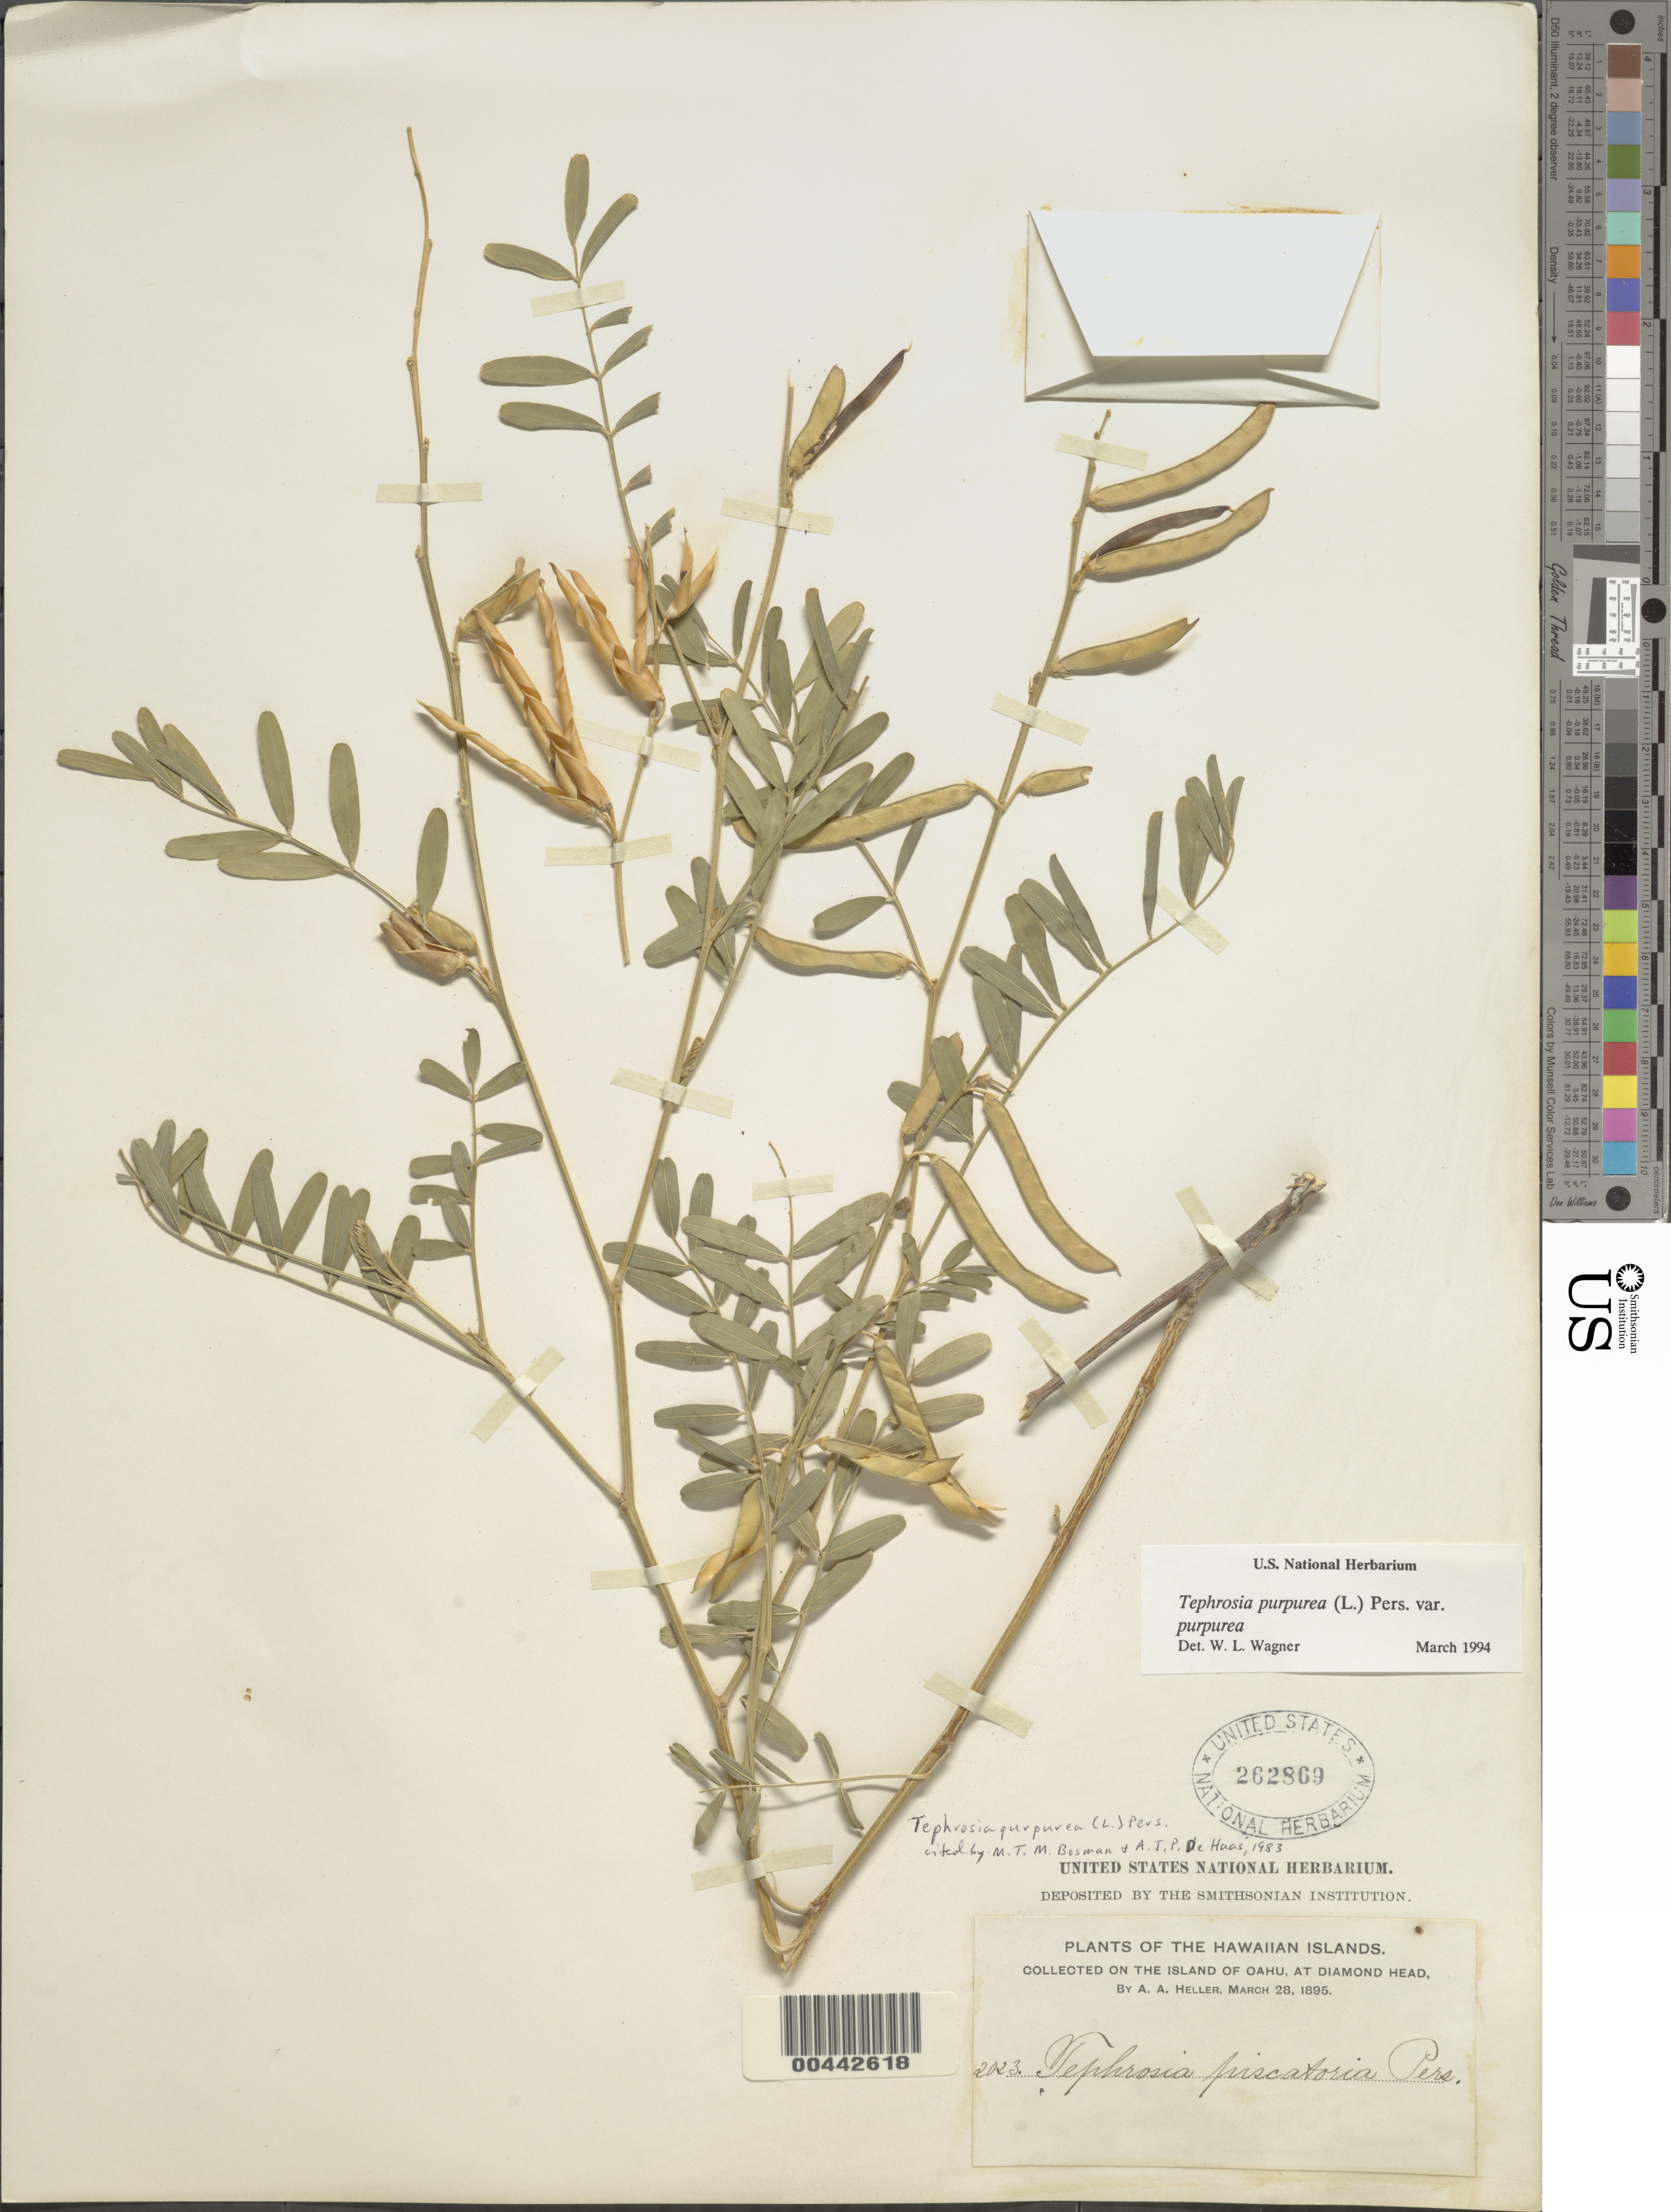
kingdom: Plantae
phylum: Tracheophyta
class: Magnoliopsida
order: Fabales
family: Fabaceae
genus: Tephrosia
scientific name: Tephrosia purpurea var. purpurea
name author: (L.) Pers.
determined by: Wagner, W. L., (BOT), Smithsonian Institution - National Museum of Natural History (UNITED STATES)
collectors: A. A. Heller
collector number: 2023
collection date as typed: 28 Mar 1895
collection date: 1895-03-28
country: United States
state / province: Hawaii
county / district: Honolulu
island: Oahu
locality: At Diamond Head.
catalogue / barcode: US 262869